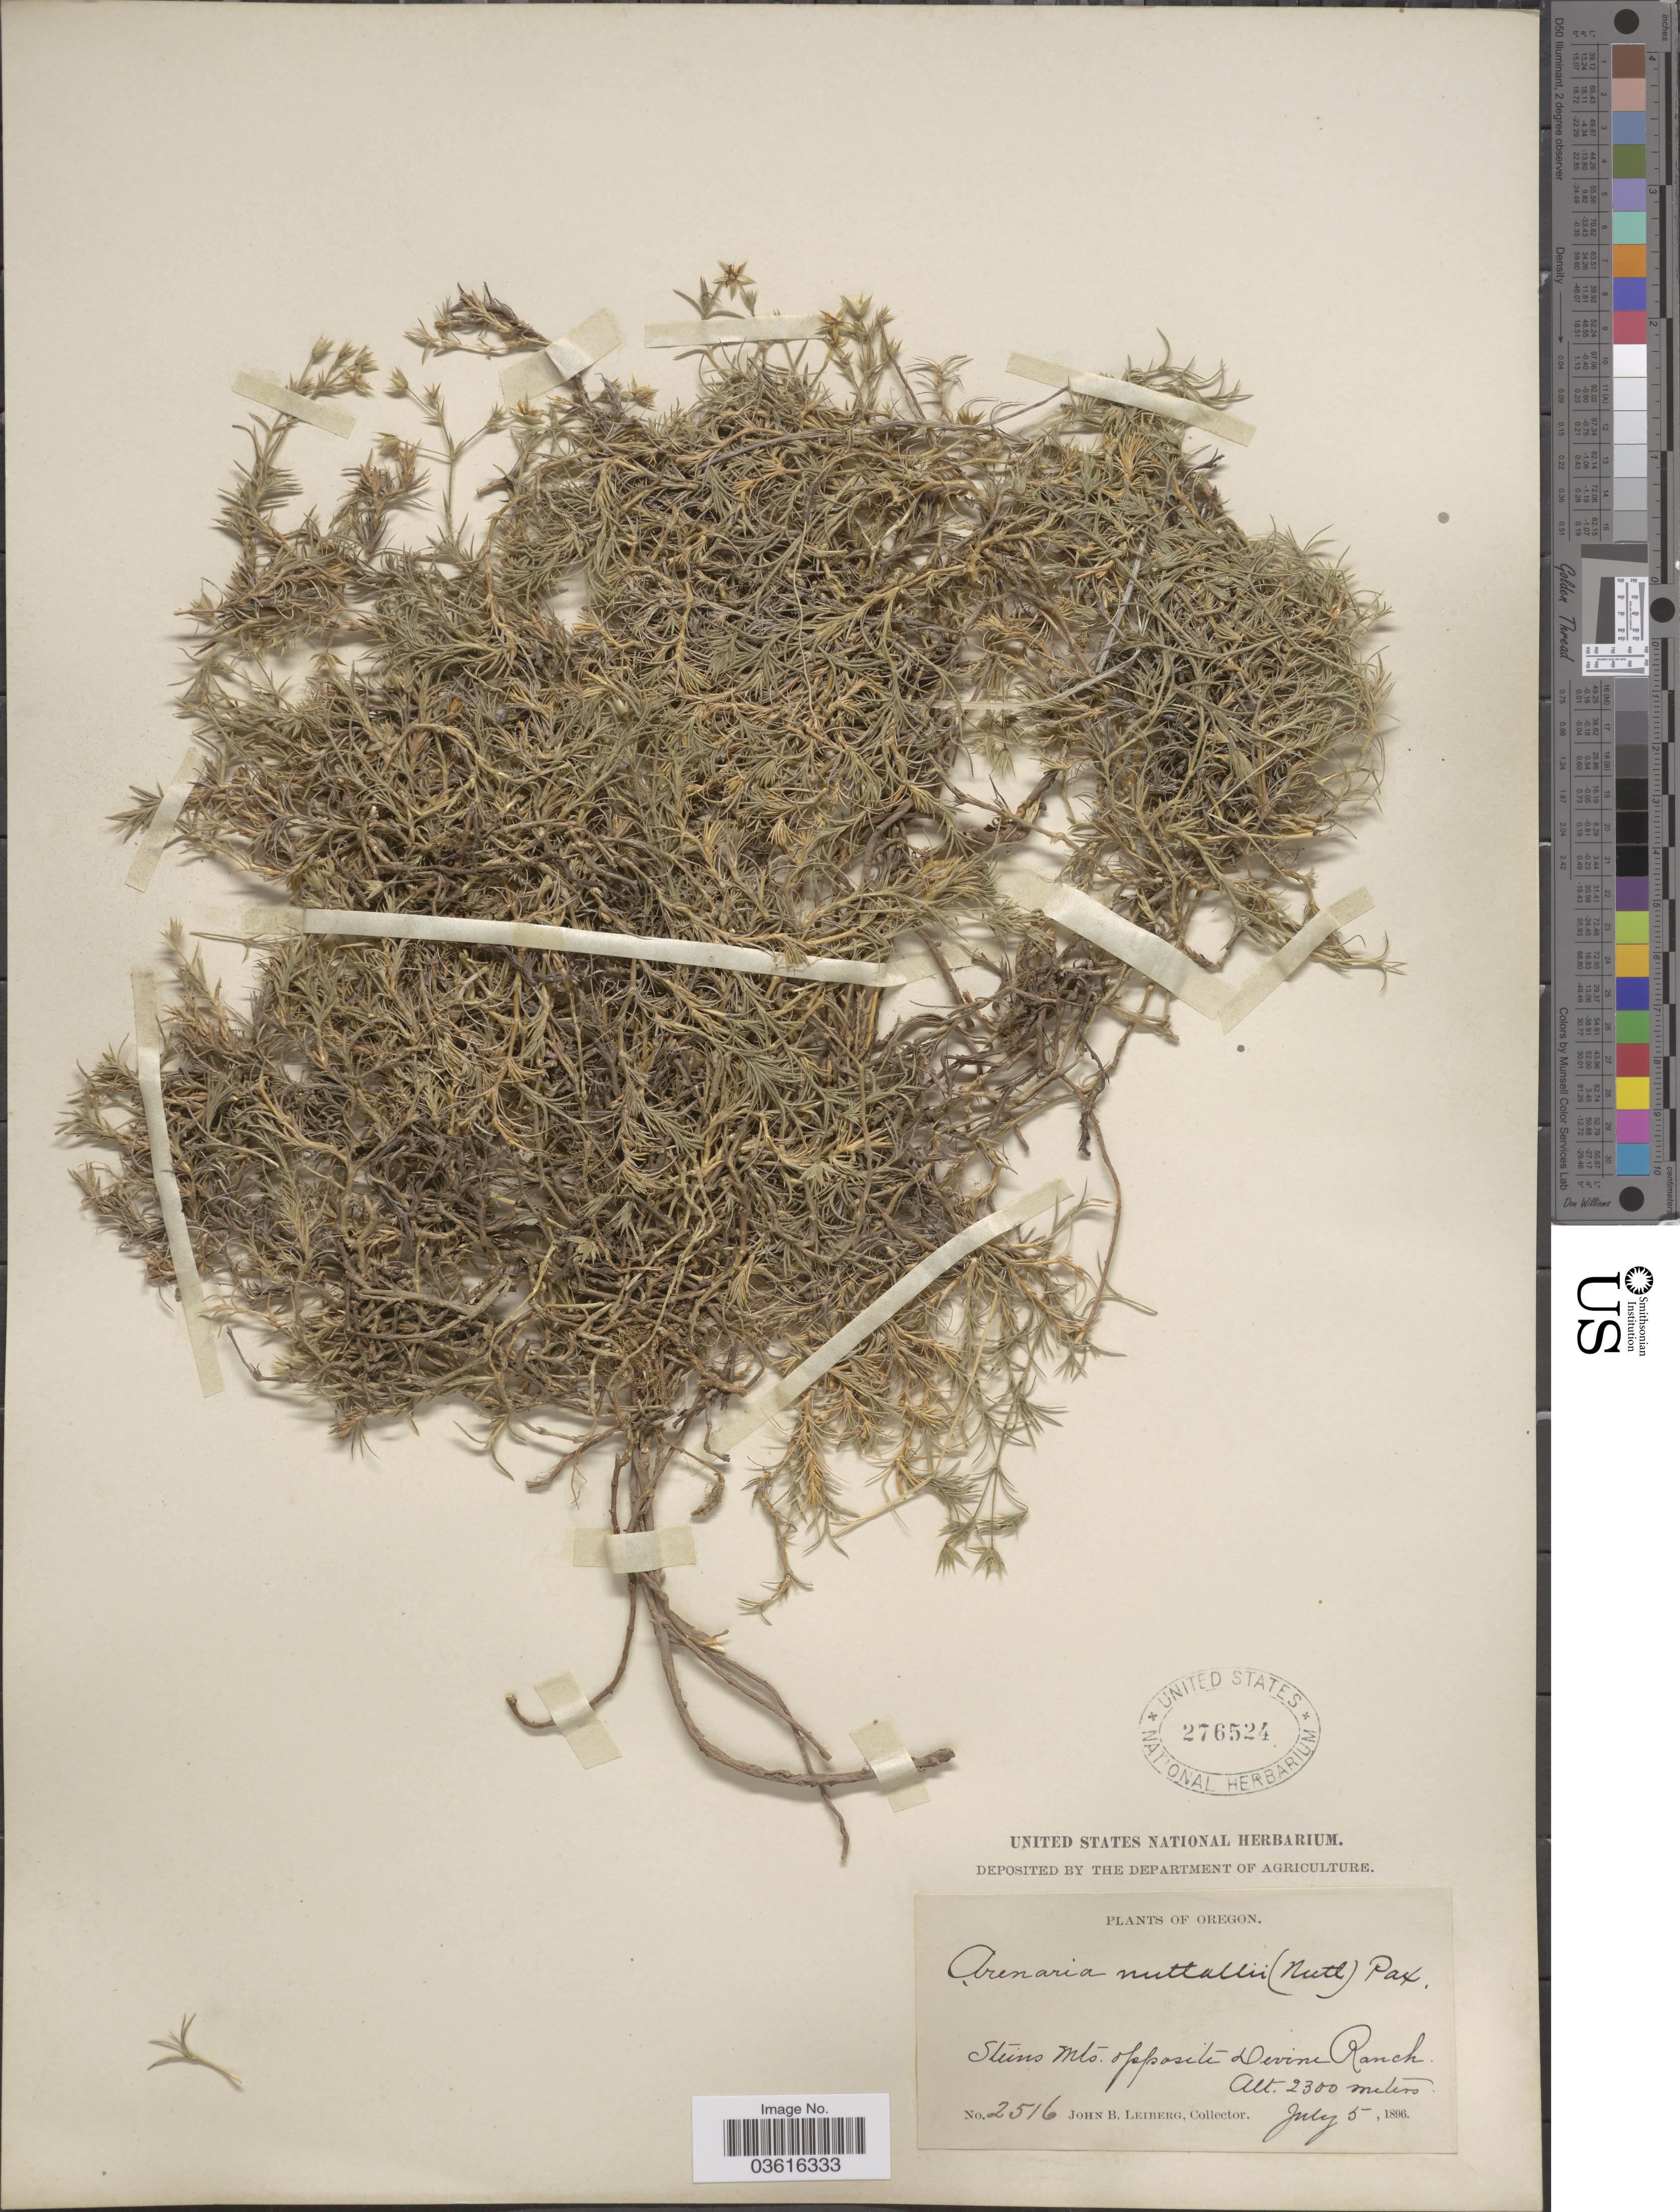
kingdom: Plantae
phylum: Tracheophyta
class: Magnoliopsida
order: Caryophyllales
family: Caryophyllaceae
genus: Minuartia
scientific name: Minuartia nuttallii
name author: (Pax) Briq.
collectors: J. B. Leiberg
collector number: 2516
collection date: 1896-07-05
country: United States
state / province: Oregon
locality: Steins Mts. opposite Devine Ranch.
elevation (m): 2300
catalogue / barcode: US 276524